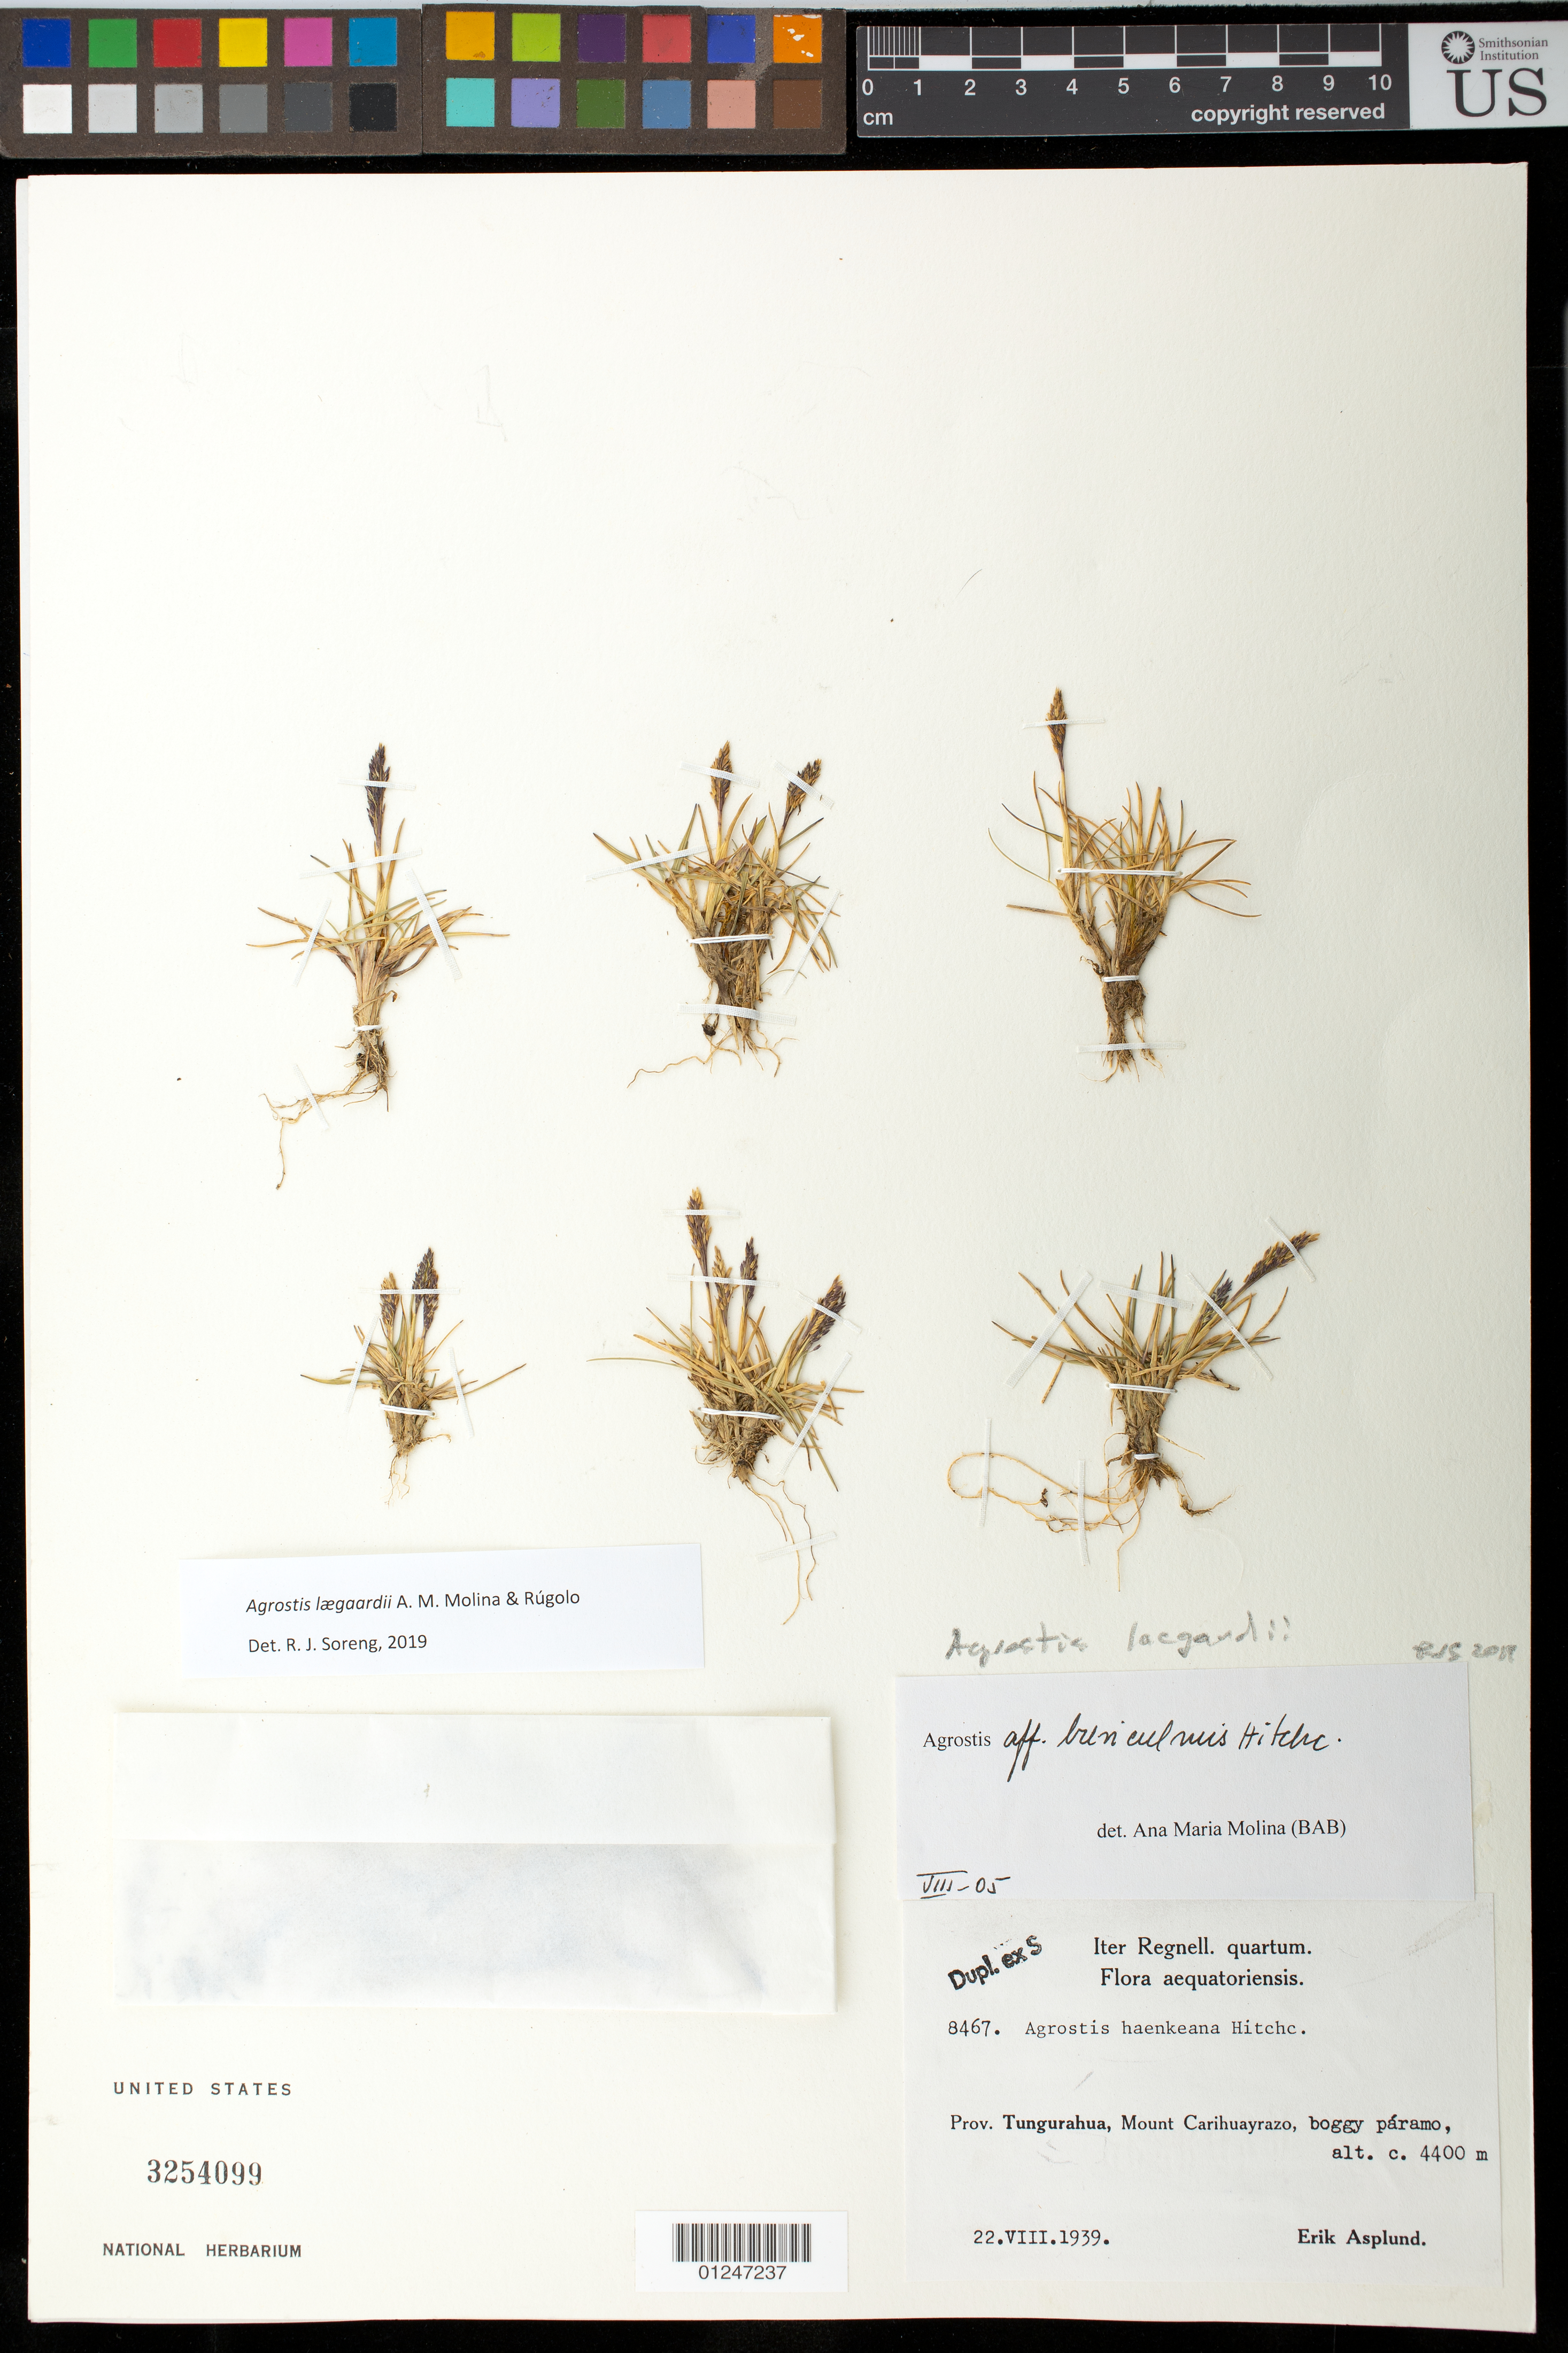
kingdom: Plantae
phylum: Tracheophyta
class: Liliopsida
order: Poales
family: Poaceae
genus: Agrostis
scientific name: Agrostis laegaardii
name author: (Walter) A.M. Molina & Rúgolo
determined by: Soreng, Robert J., Research Associate (BOT), Smithsonian Institution - National Museum of Natural History (UNITED STATES)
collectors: E. Asplund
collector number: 8467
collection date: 1939-08-22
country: Ecuador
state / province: Tungurahua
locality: Ecuador. prov. Tungurahua, Mount Carihuayrazo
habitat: Boggy paramo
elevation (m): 4400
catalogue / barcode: US 3254099